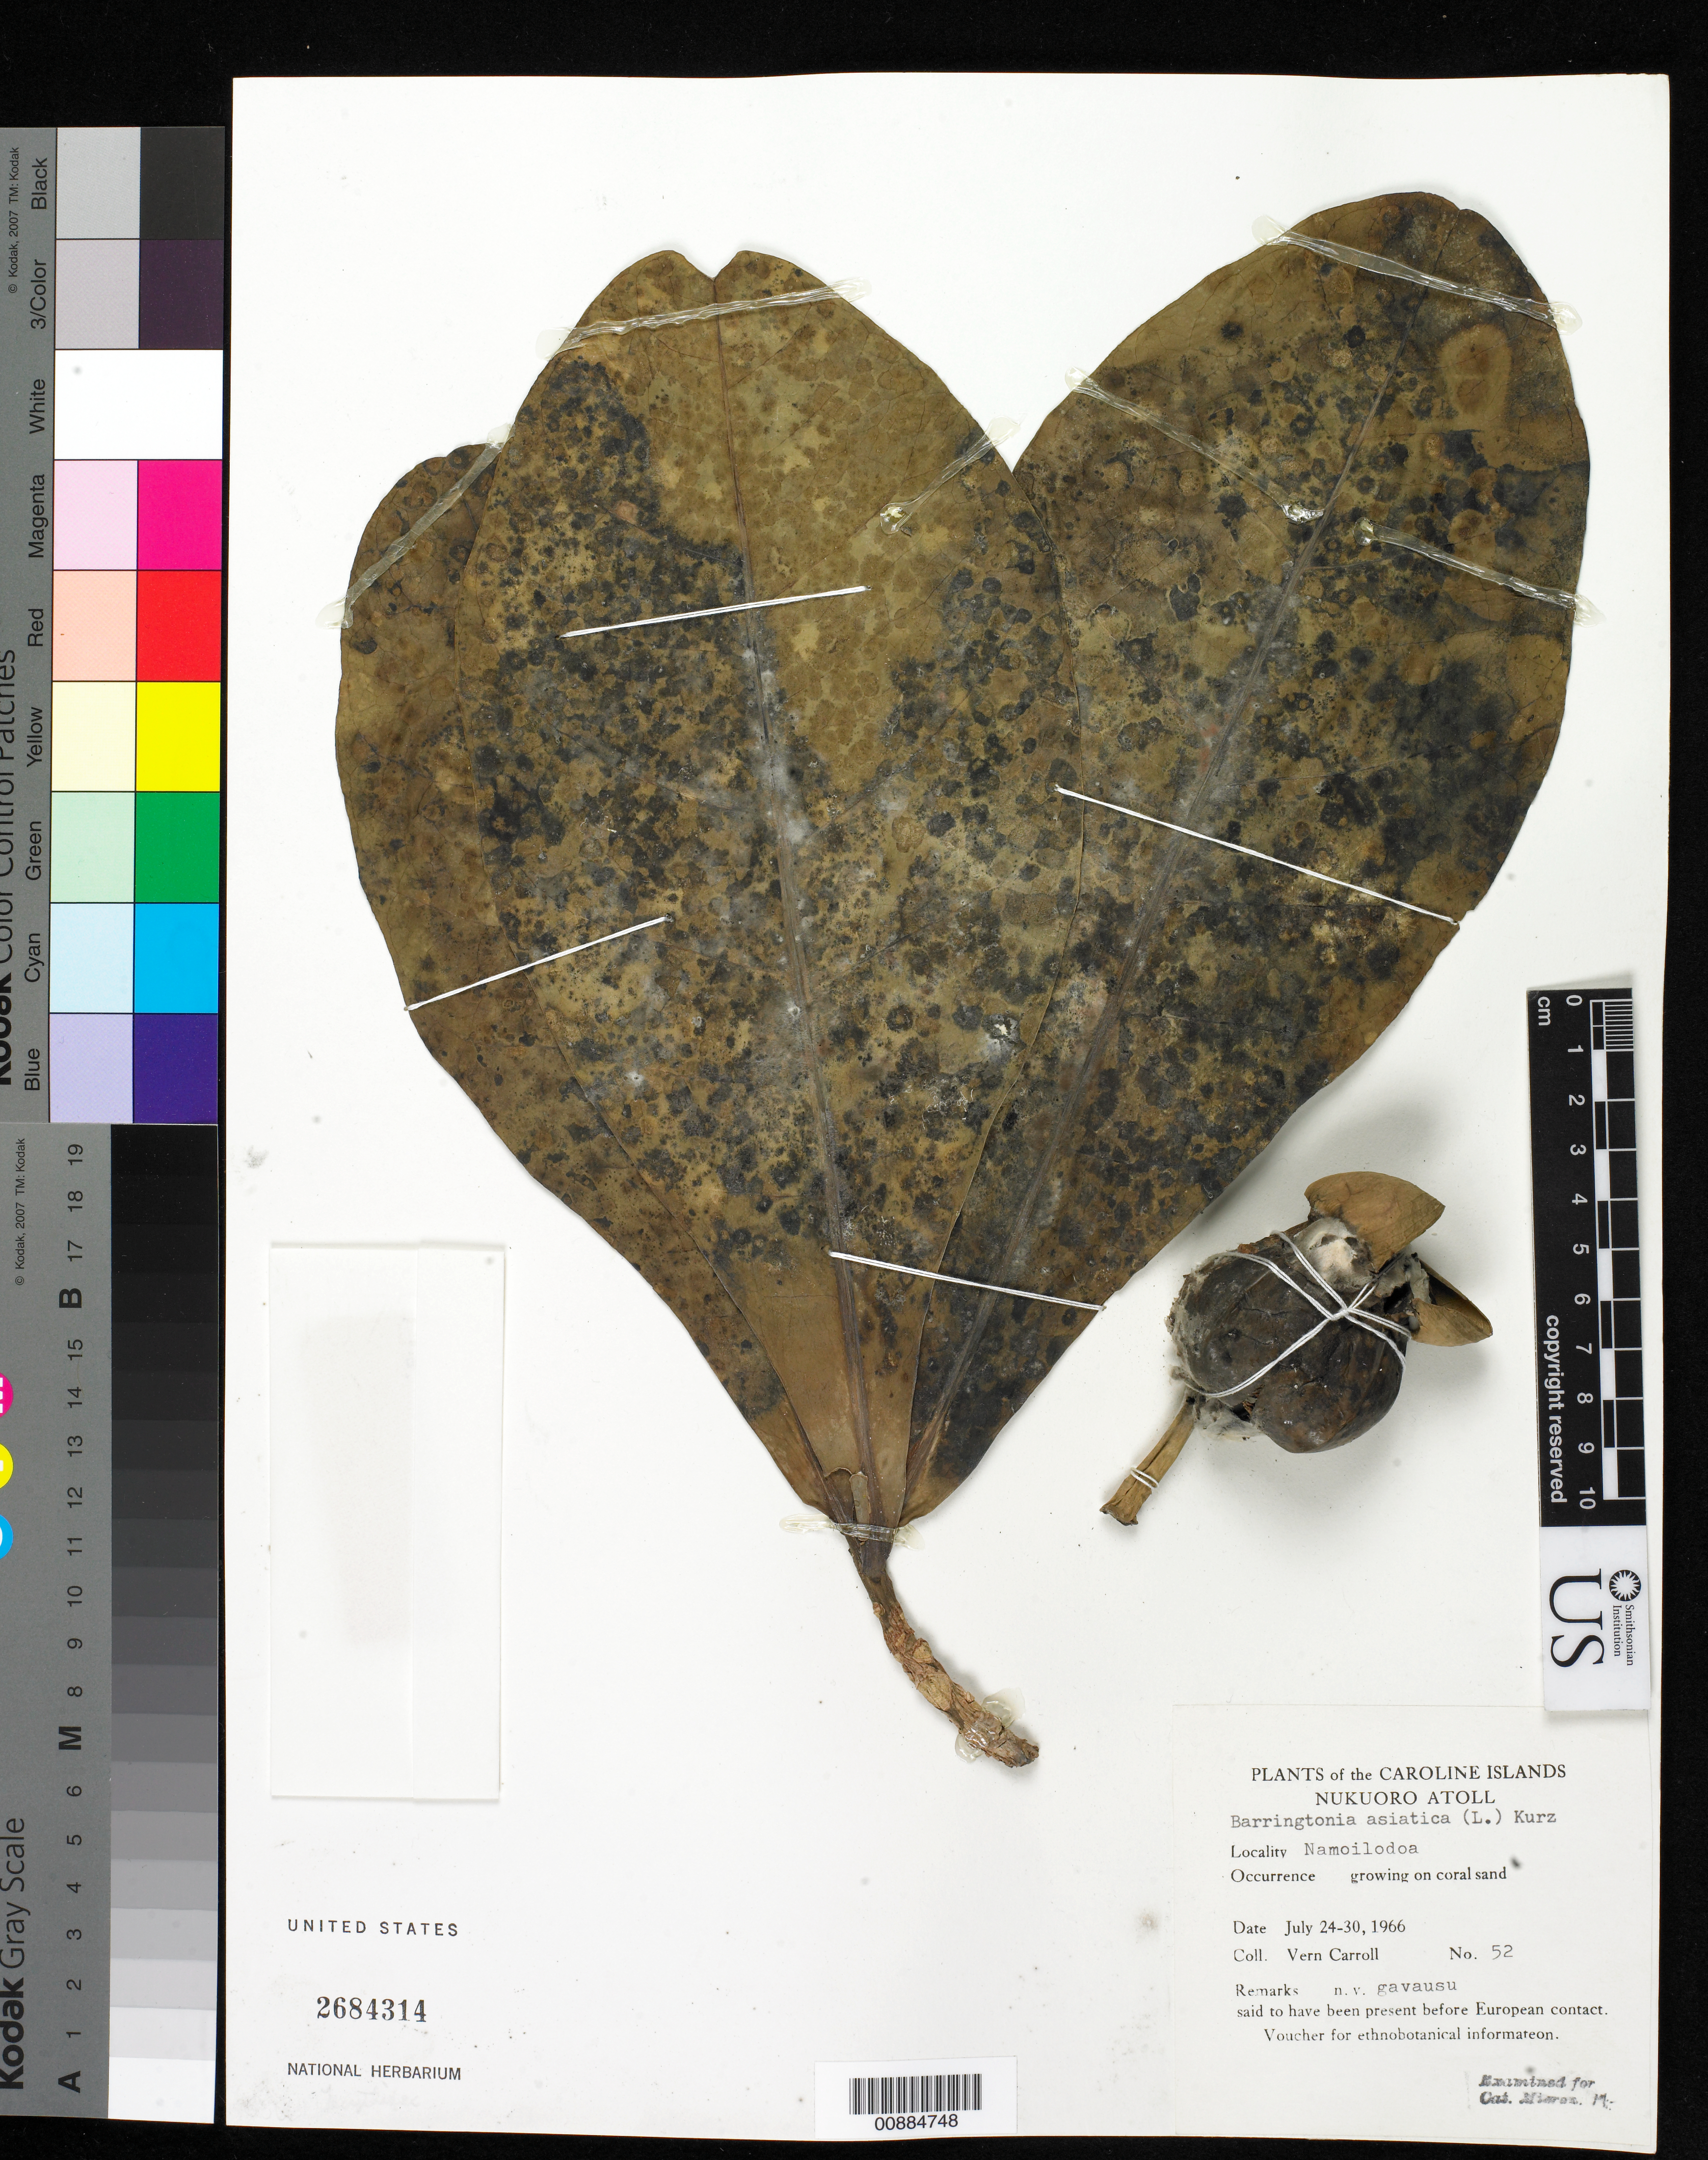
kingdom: Plantae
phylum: Tracheophyta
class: Magnoliopsida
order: Ericales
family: Lecythidaceae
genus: Barringtonia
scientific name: Barringtonia asiatica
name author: (L.) Kurz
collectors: V. Carroll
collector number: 52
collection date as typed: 24 Jul 1966 to 30 Jul 1966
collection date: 1966-07-24/1966-07-30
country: Micronesia, Federated States of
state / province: Pohnpei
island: Nukuoro Atoll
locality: Namoilodoa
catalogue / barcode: US 2684314